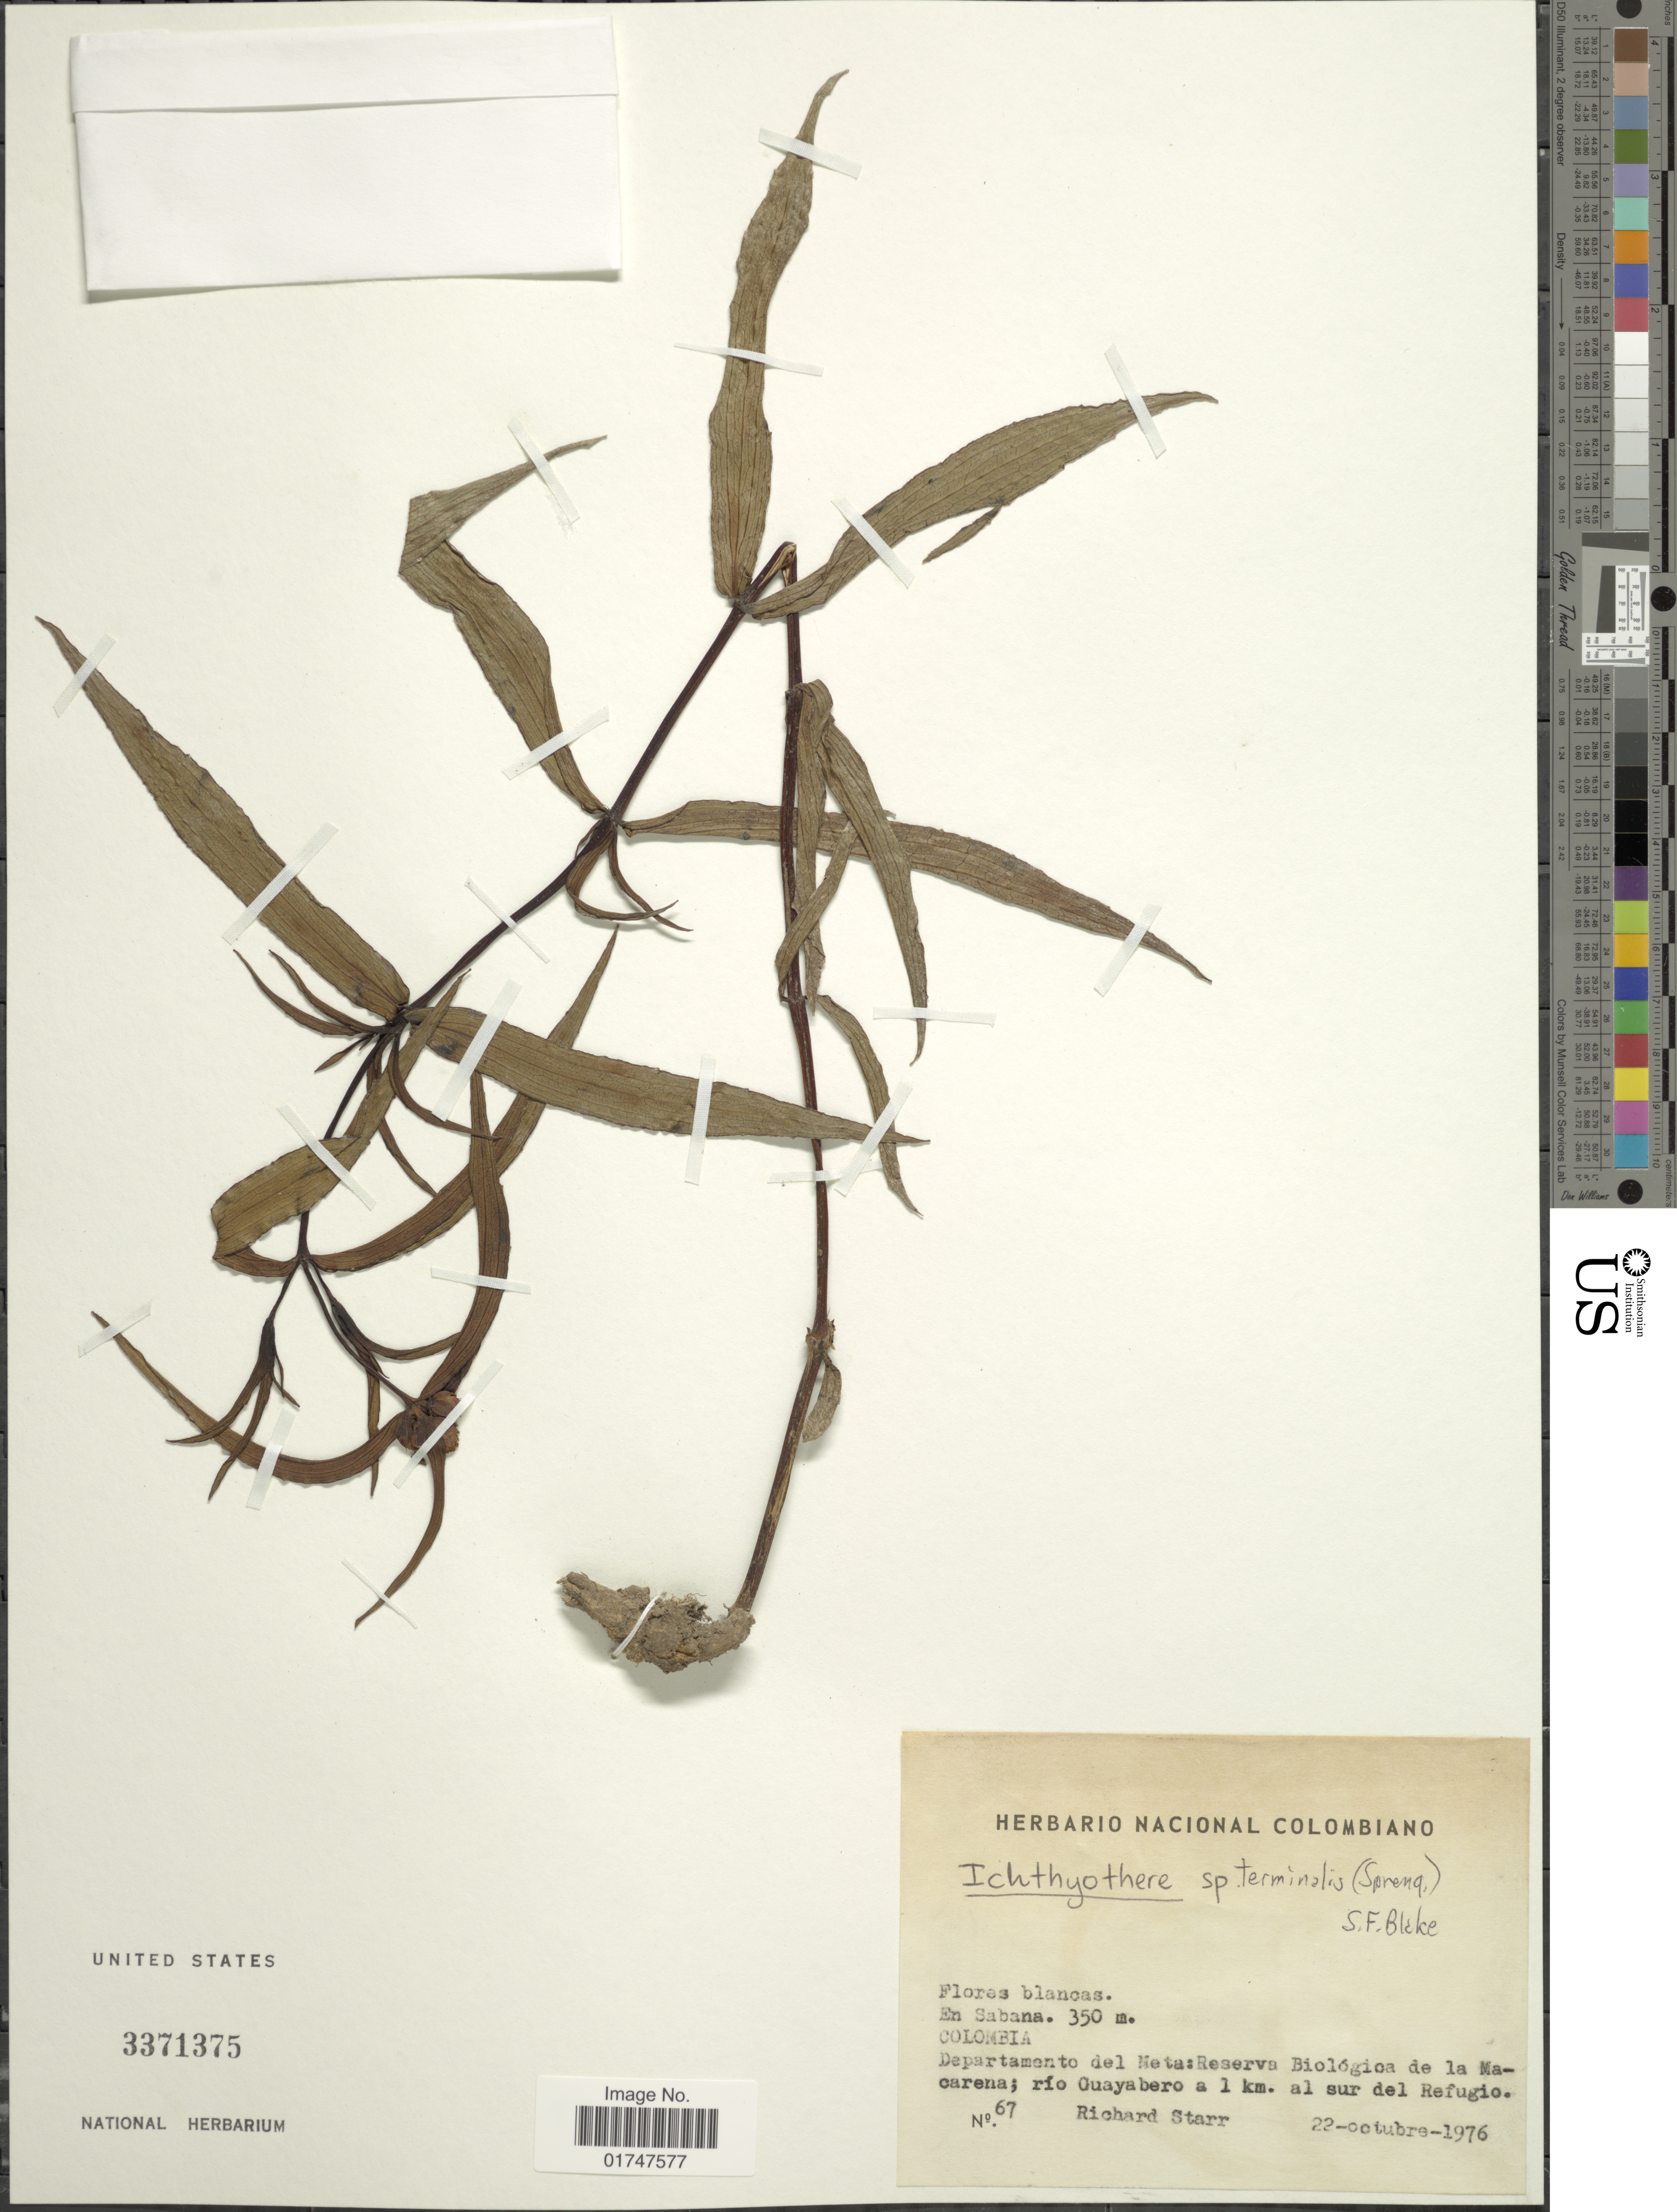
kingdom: Plantae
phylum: Tracheophyta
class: Magnoliopsida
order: Asterales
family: Asteraceae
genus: Ichthyothere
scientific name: Ichthyothere terminalis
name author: (Spreng.) S.F. Blake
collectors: R. Starr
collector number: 67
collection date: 1976-10-22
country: Colombia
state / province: Meta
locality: Colombia. Departamento del Meta: Reserva Biológica de la Macarena; río Guayabero a 1 km. al sur del Refugio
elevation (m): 350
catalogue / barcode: US 3371375